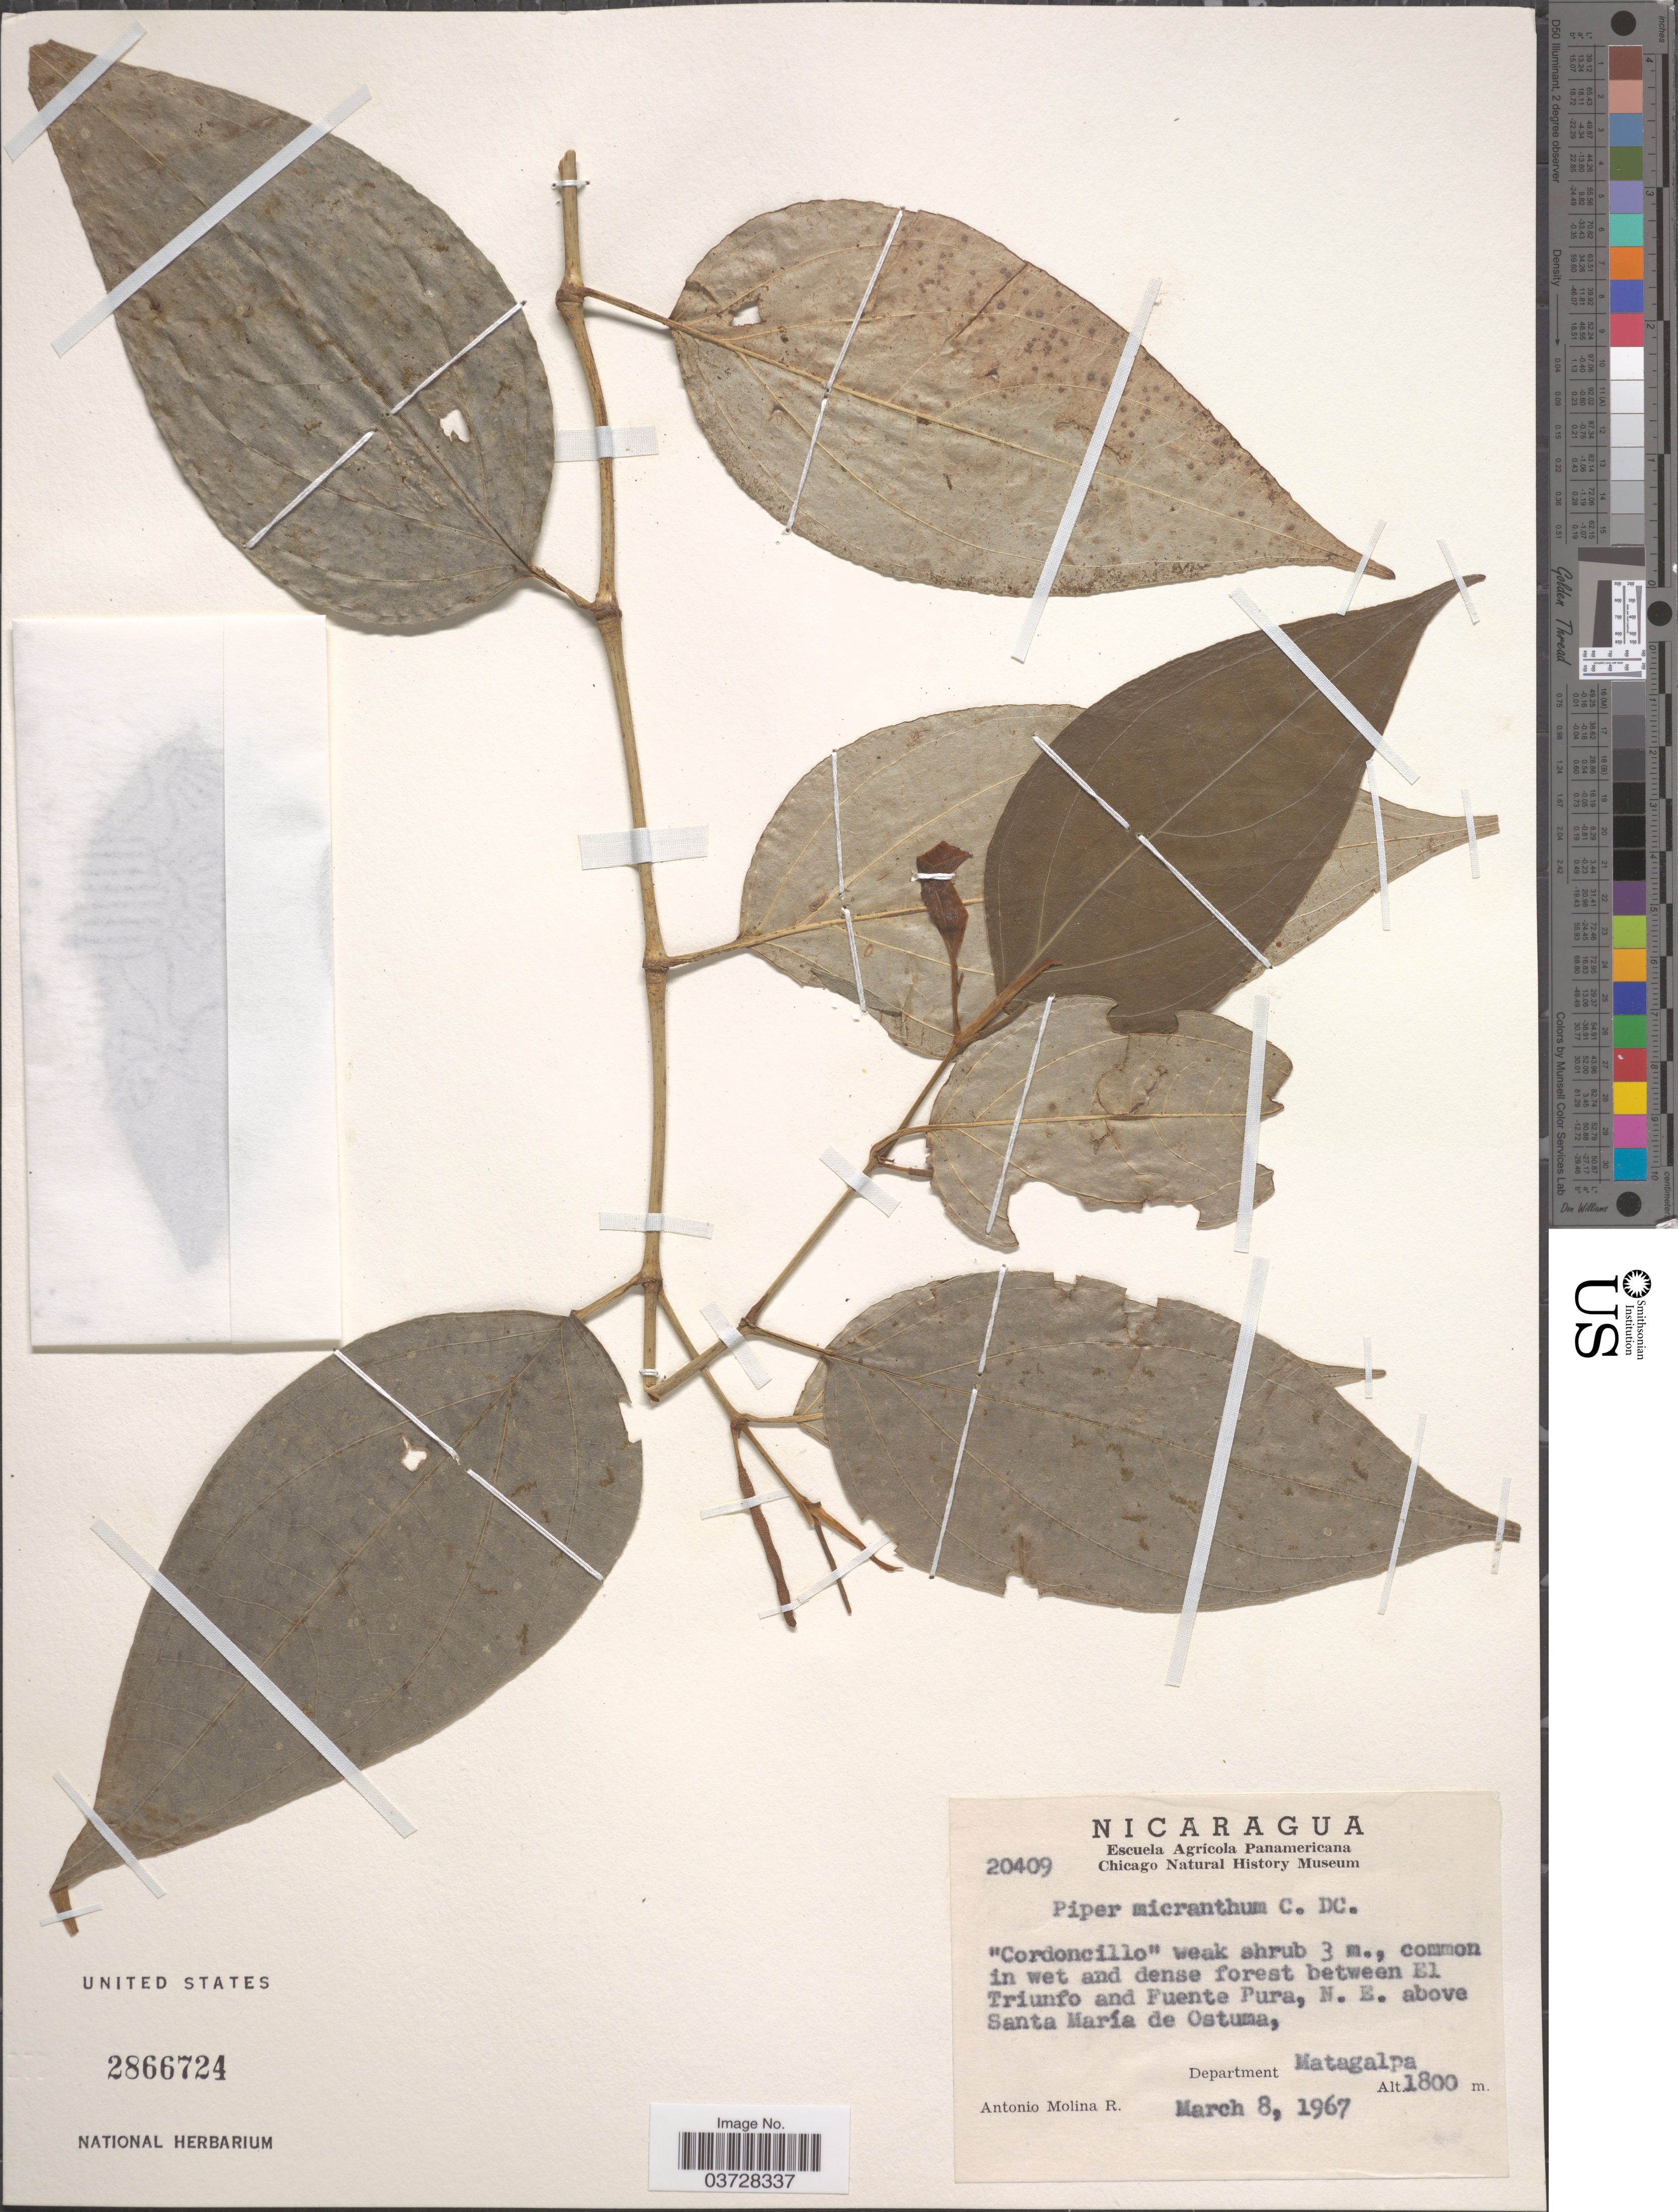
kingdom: Plantae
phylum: Tracheophyta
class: Magnoliopsida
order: Piperales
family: Piperaceae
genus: Piper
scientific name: Piper micranthera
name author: C. DC.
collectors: A. Molina R.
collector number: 20409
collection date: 1967-03-08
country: Nicaragua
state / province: Matagalpa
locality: Between El Triunfo and Fuente Pura, N. E. above Santa María de Ostuma, Department Matagalpa.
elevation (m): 1800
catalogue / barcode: US 2866724